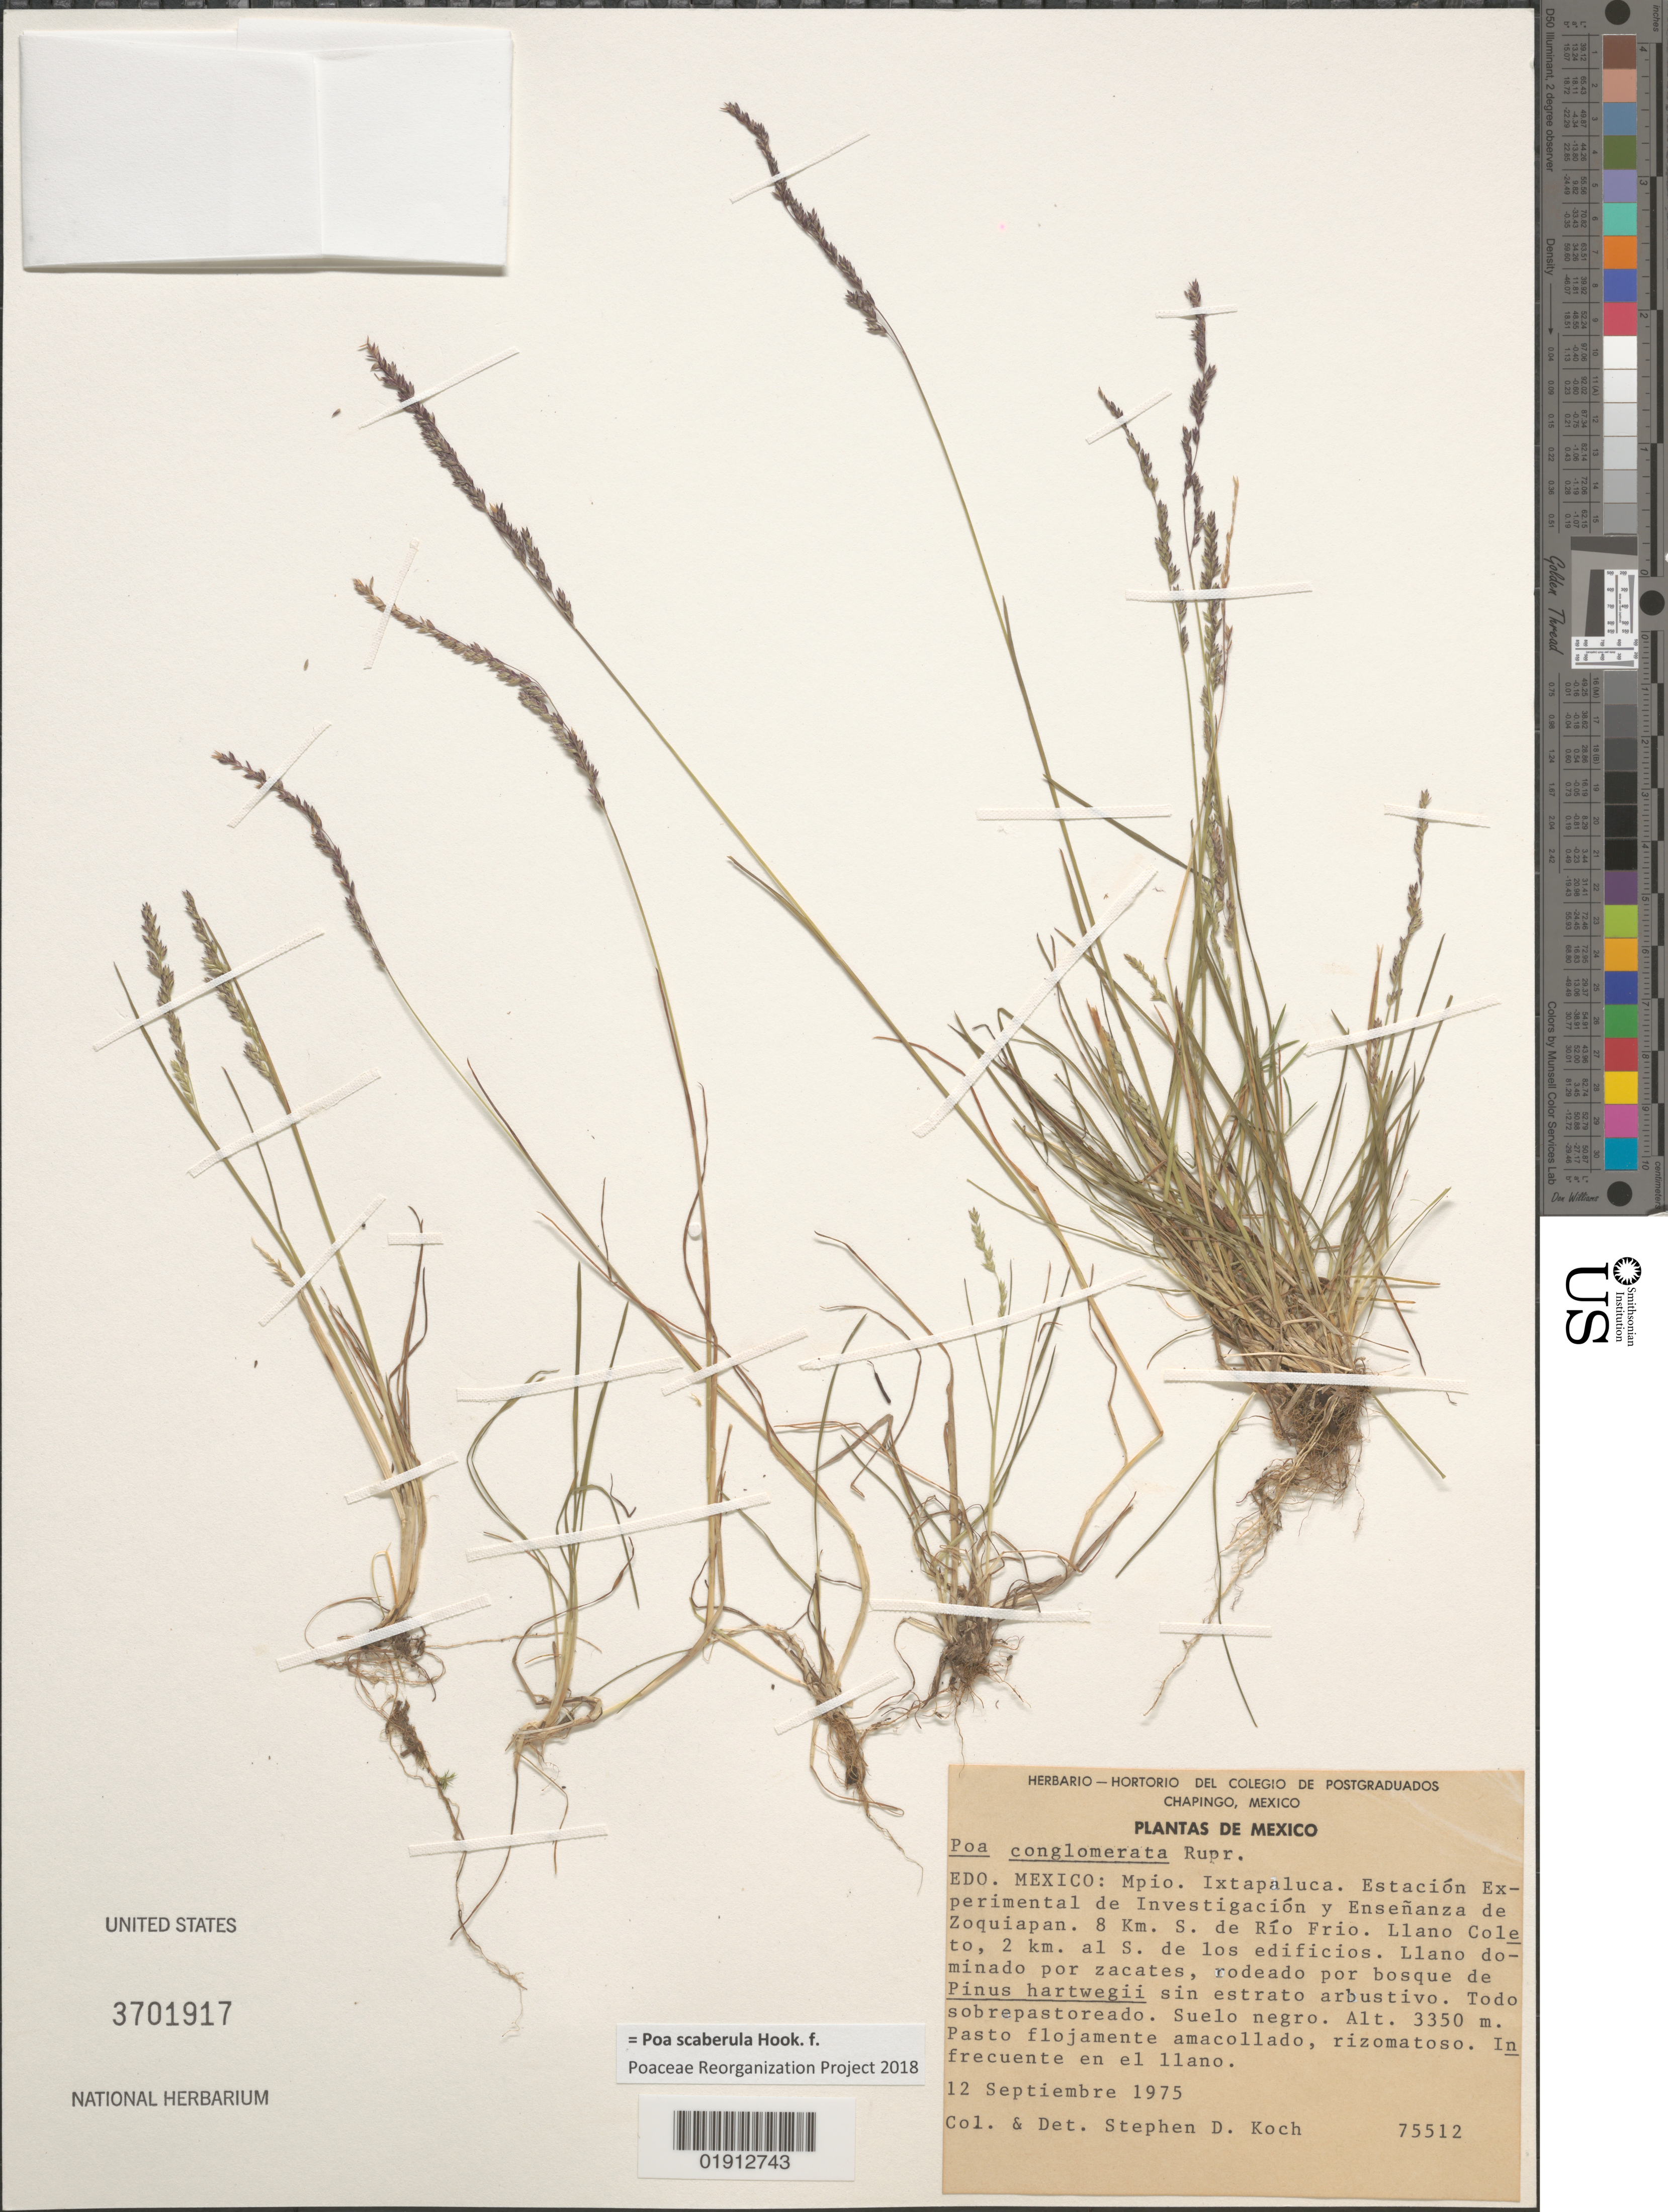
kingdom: Plantae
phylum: Tracheophyta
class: Liliopsida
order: Poales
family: Poaceae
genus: Poa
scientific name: Poa scaberula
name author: Hook. f.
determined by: Poaceae Reorganization Project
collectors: S. D. Koch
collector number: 75512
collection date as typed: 12 Septiembre 1975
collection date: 1975-09-12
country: Mexico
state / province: México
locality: Mpio. Ixtapaluca. Estación Experimental de Investigación and Enseñanza de Zoquiapan. 8 Km. S. de Río Frió. Llano Coleto, 2 km. al S. de los edificios.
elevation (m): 3350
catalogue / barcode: US 3701917